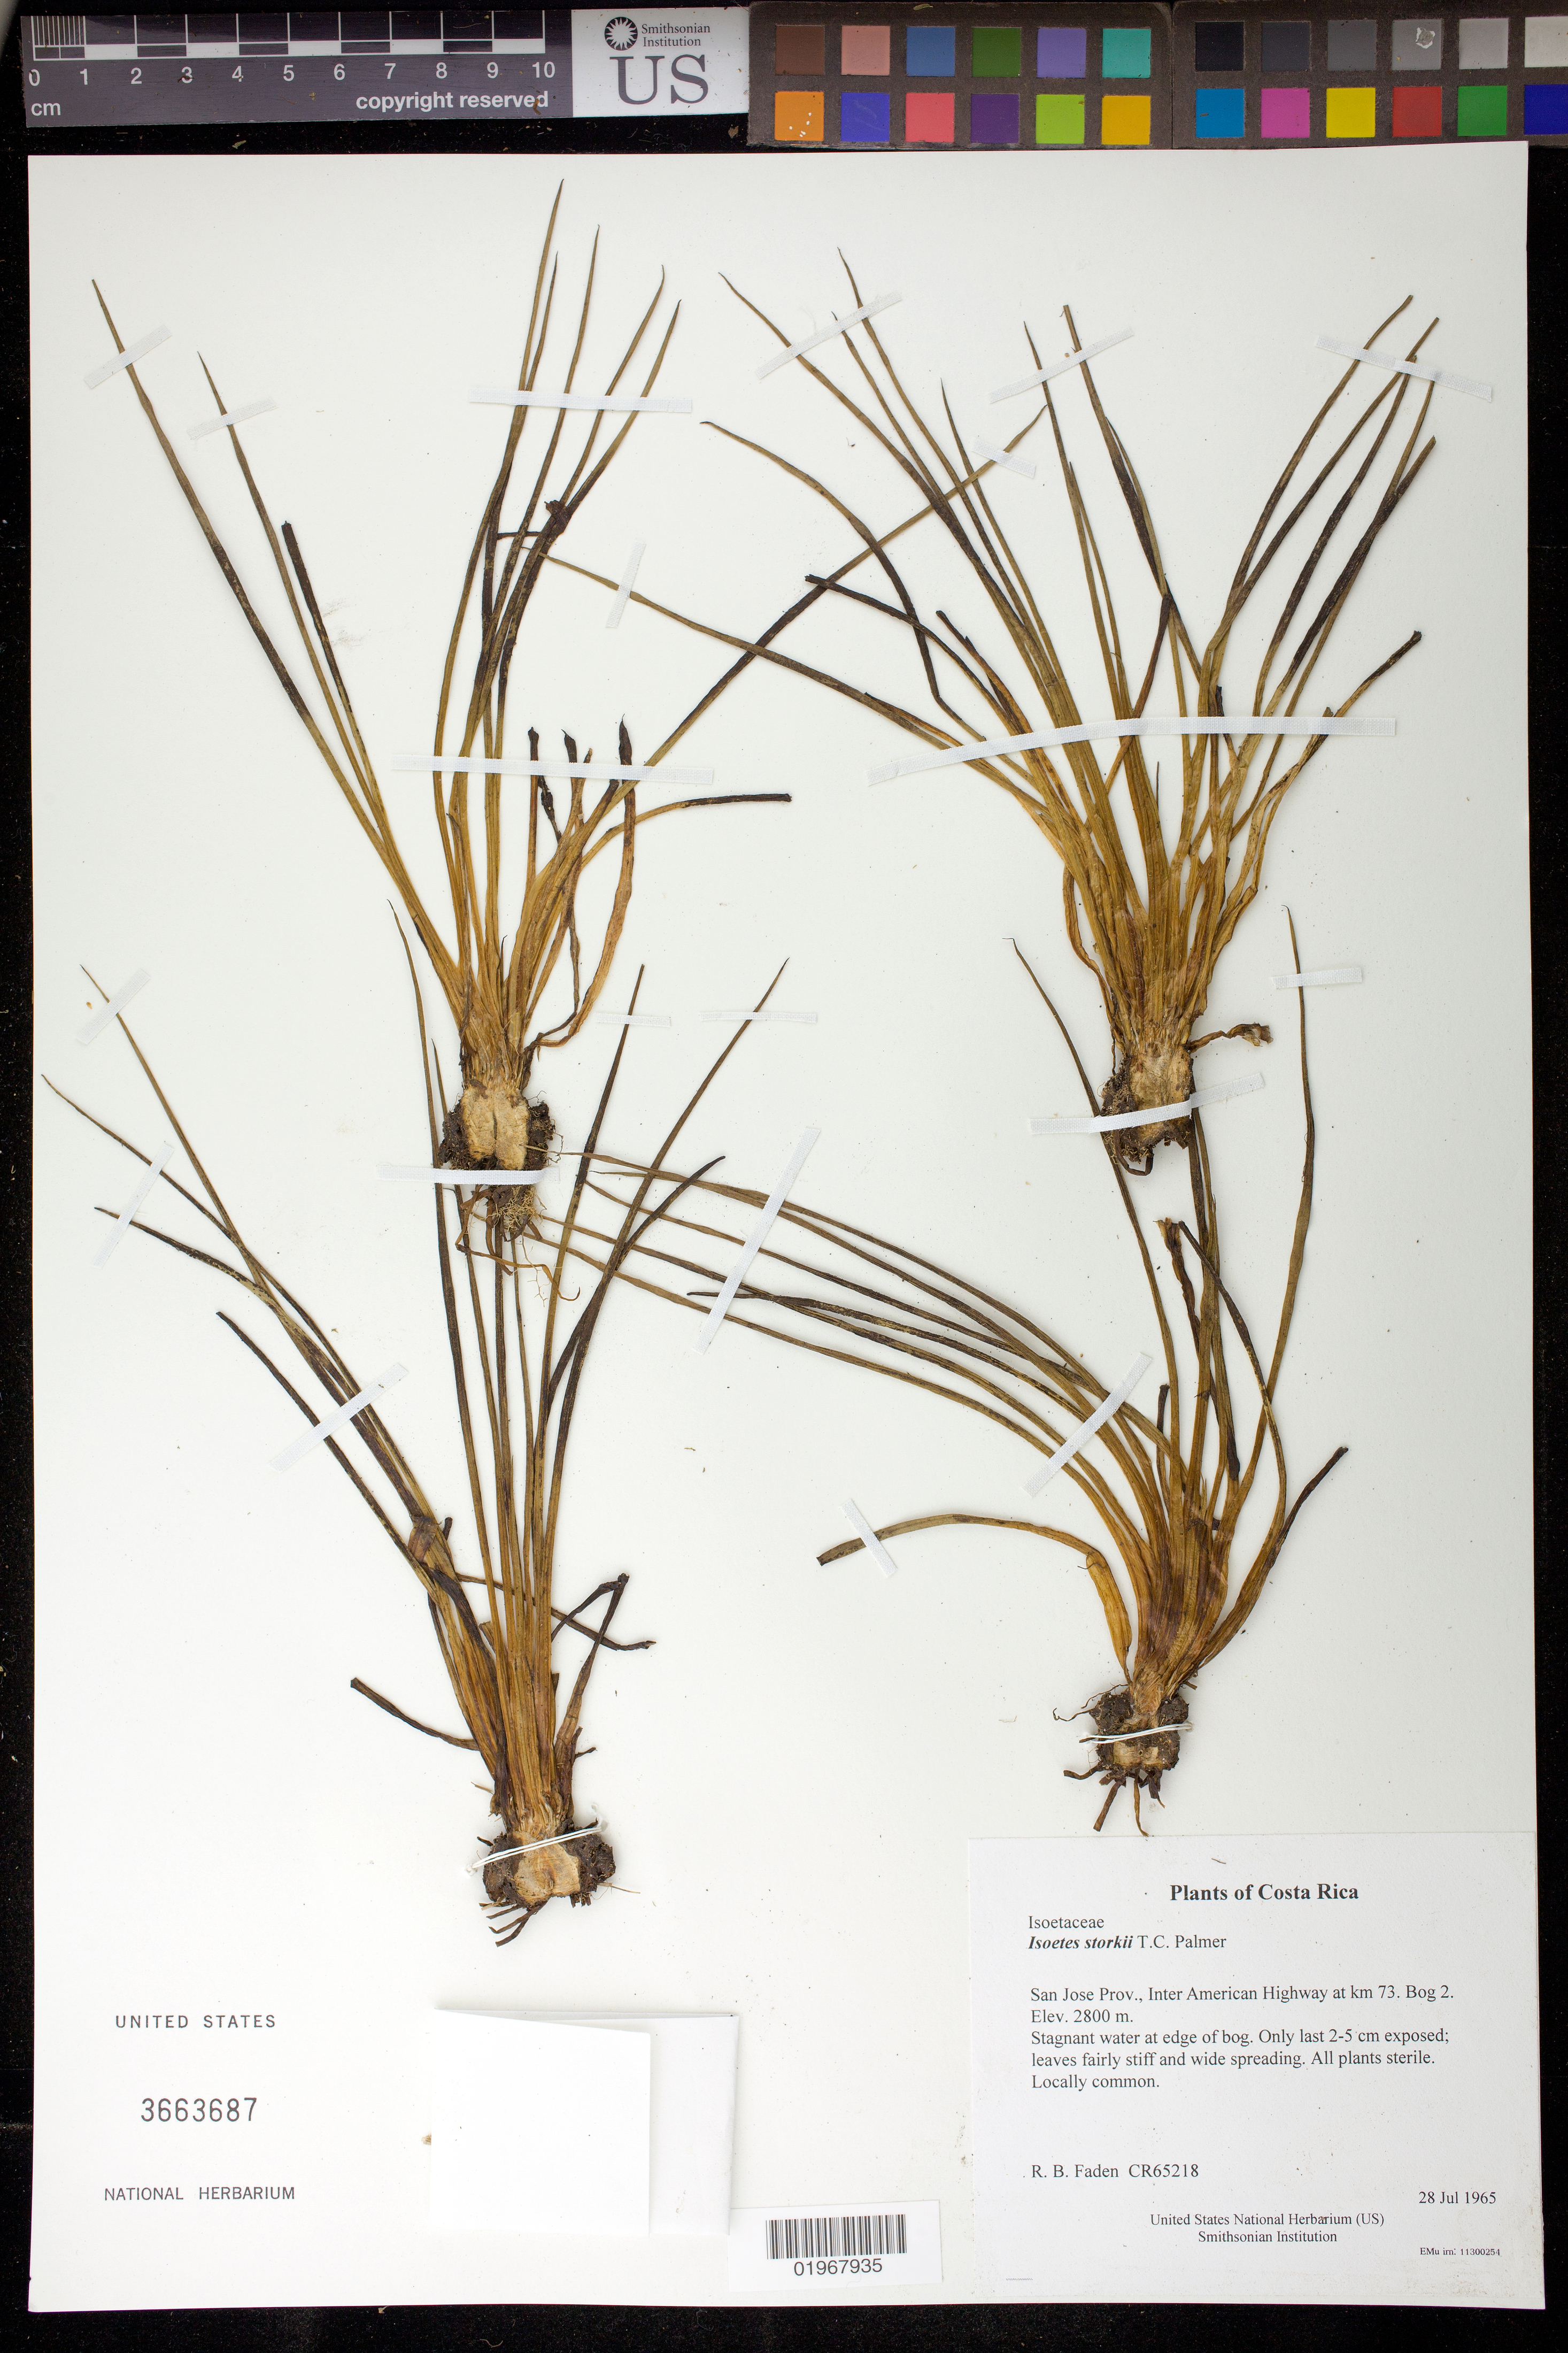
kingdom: Plantae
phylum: Tracheophyta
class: Lycopodiopsida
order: Isoetales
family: Isoetaceae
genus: Isoetes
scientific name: Isoetes storkii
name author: T.C. Palmer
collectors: R. B. Faden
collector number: CR65218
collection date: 1965-07-28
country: Costa Rica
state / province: San Jose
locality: Inter American Highway at km 73. Bog 2.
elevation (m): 2800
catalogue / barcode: US 3663687